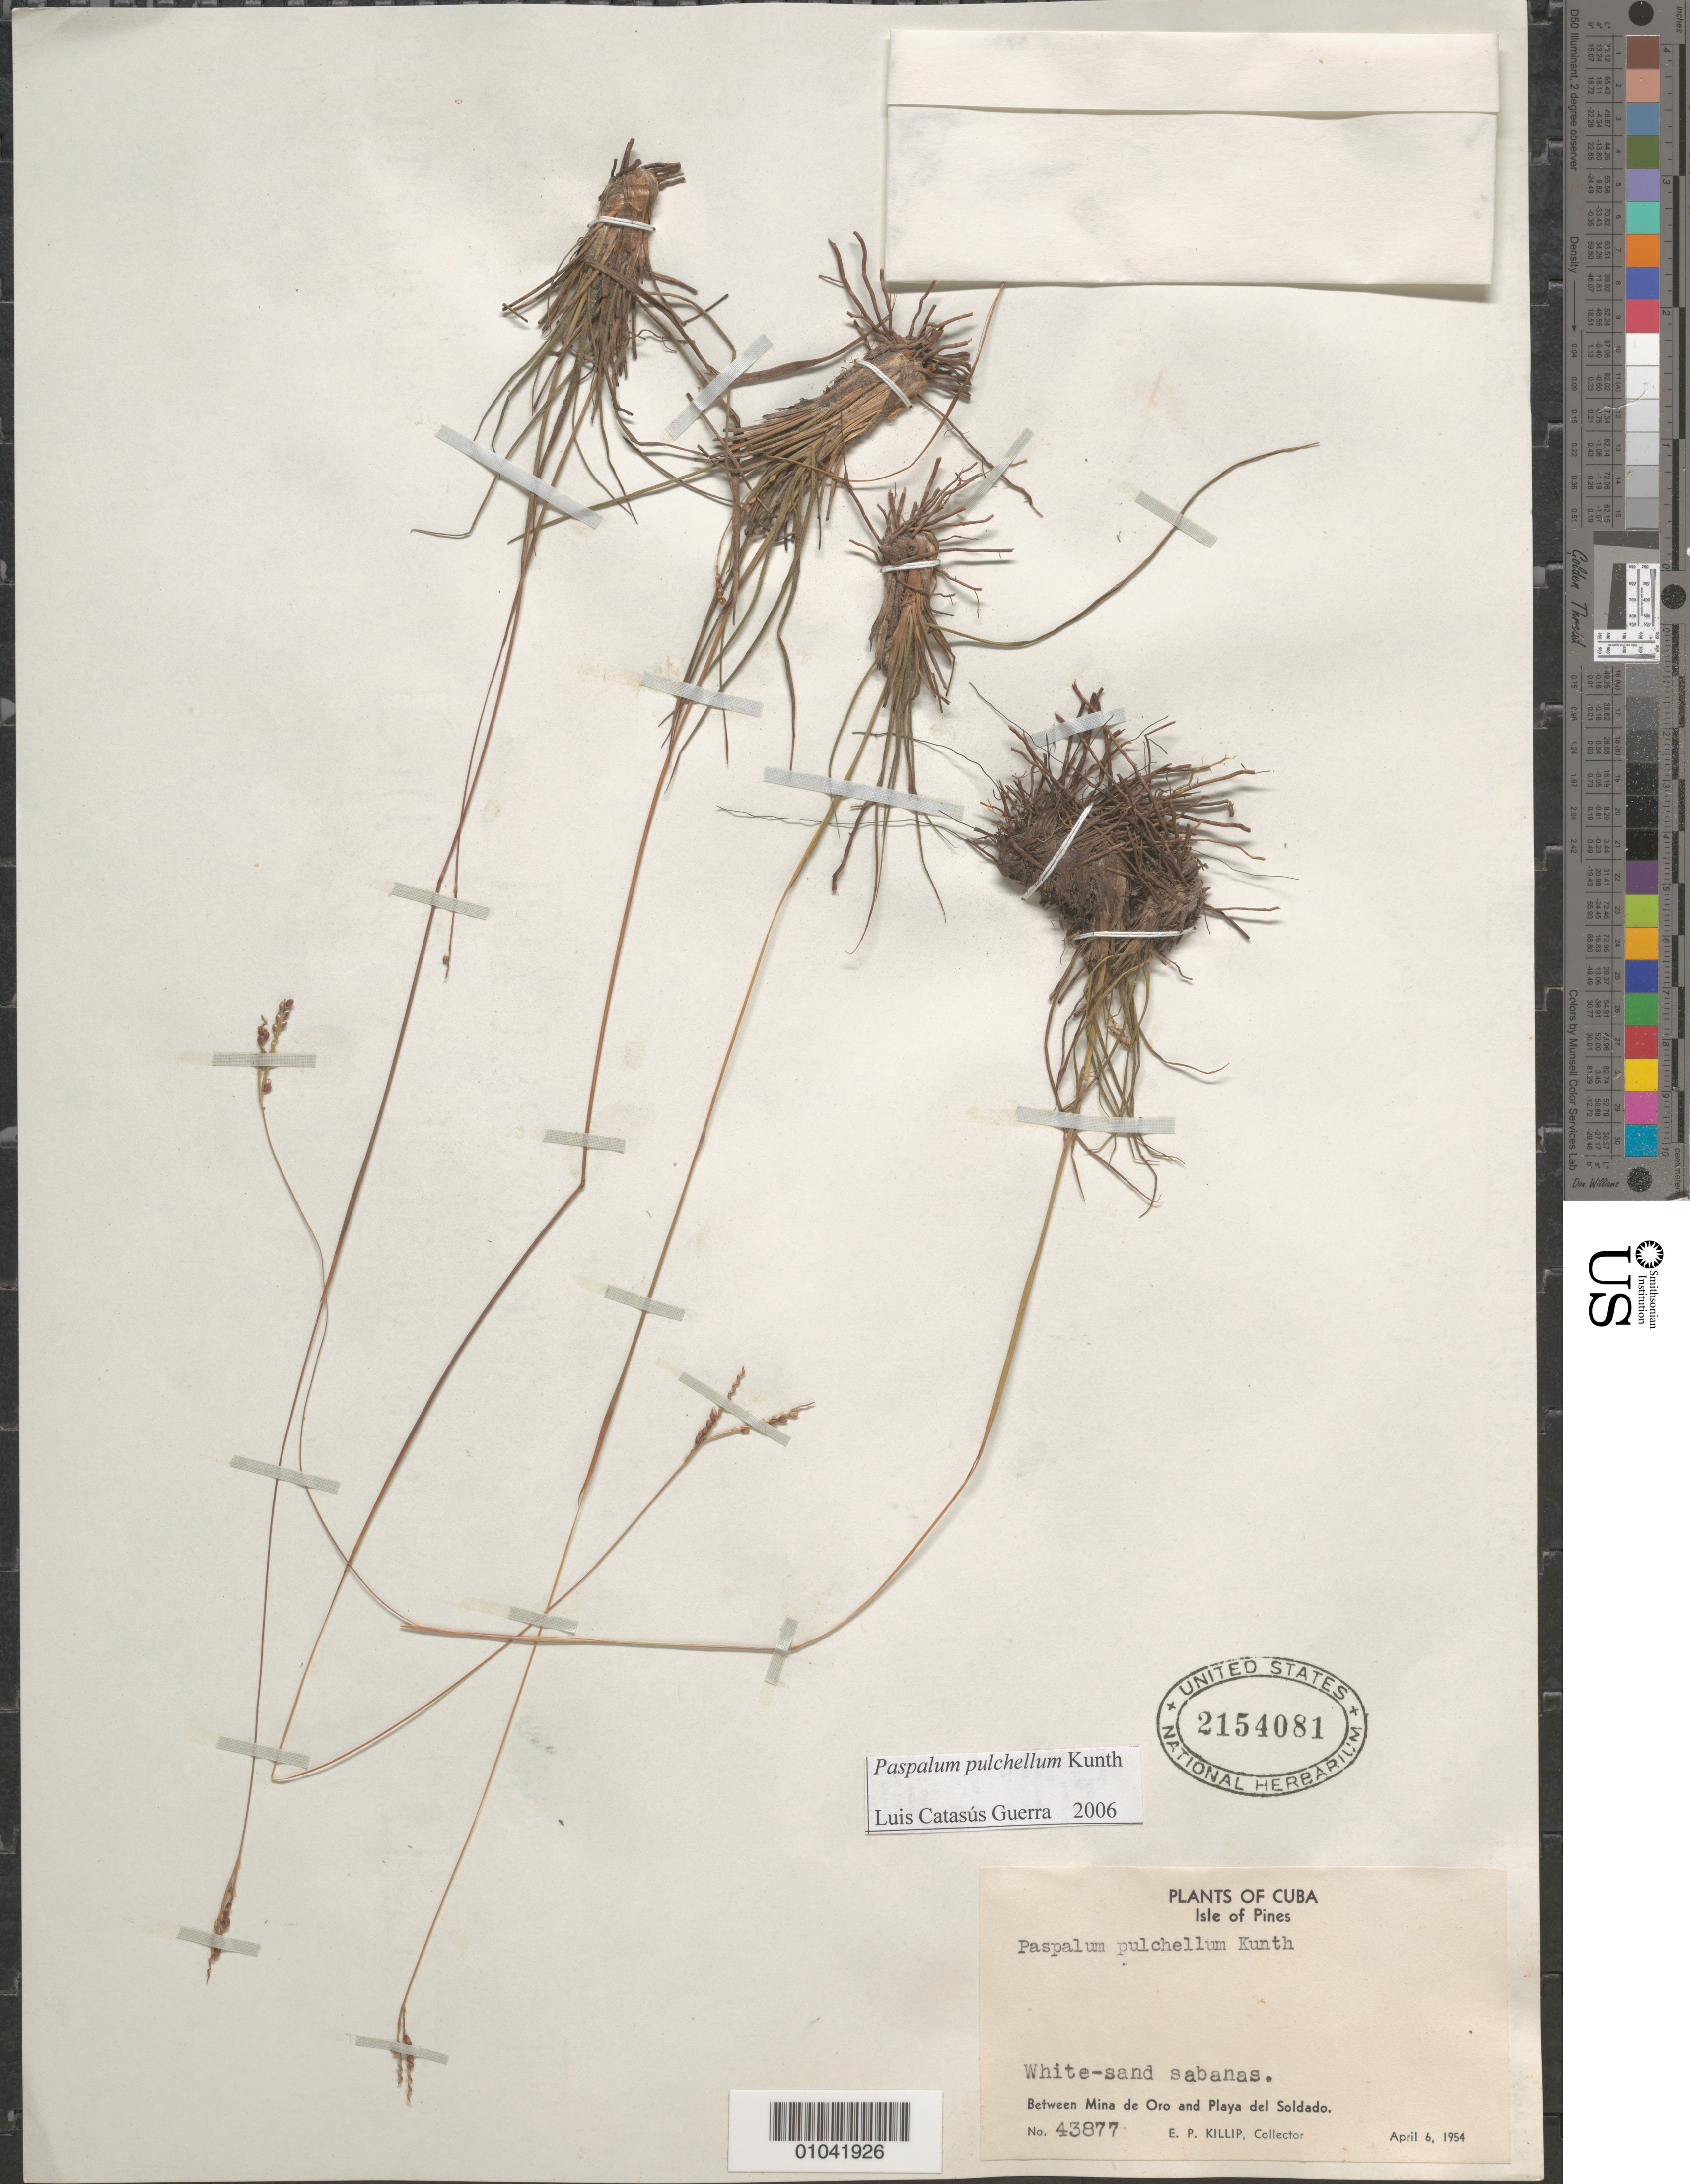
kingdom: Plantae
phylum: Tracheophyta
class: Liliopsida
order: Poales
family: Poaceae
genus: Paspalum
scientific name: Paspalum pulchellum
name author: Kunth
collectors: E. P. Killip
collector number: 43877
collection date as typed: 06 Apr 1954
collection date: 1954-04-06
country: Cuba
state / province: Isla de la Juventud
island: Isla de la Juventud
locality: [Isle of Pines], between Mina del Oro and Playa del Soldado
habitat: white-sand savannas.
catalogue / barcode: US 2154081